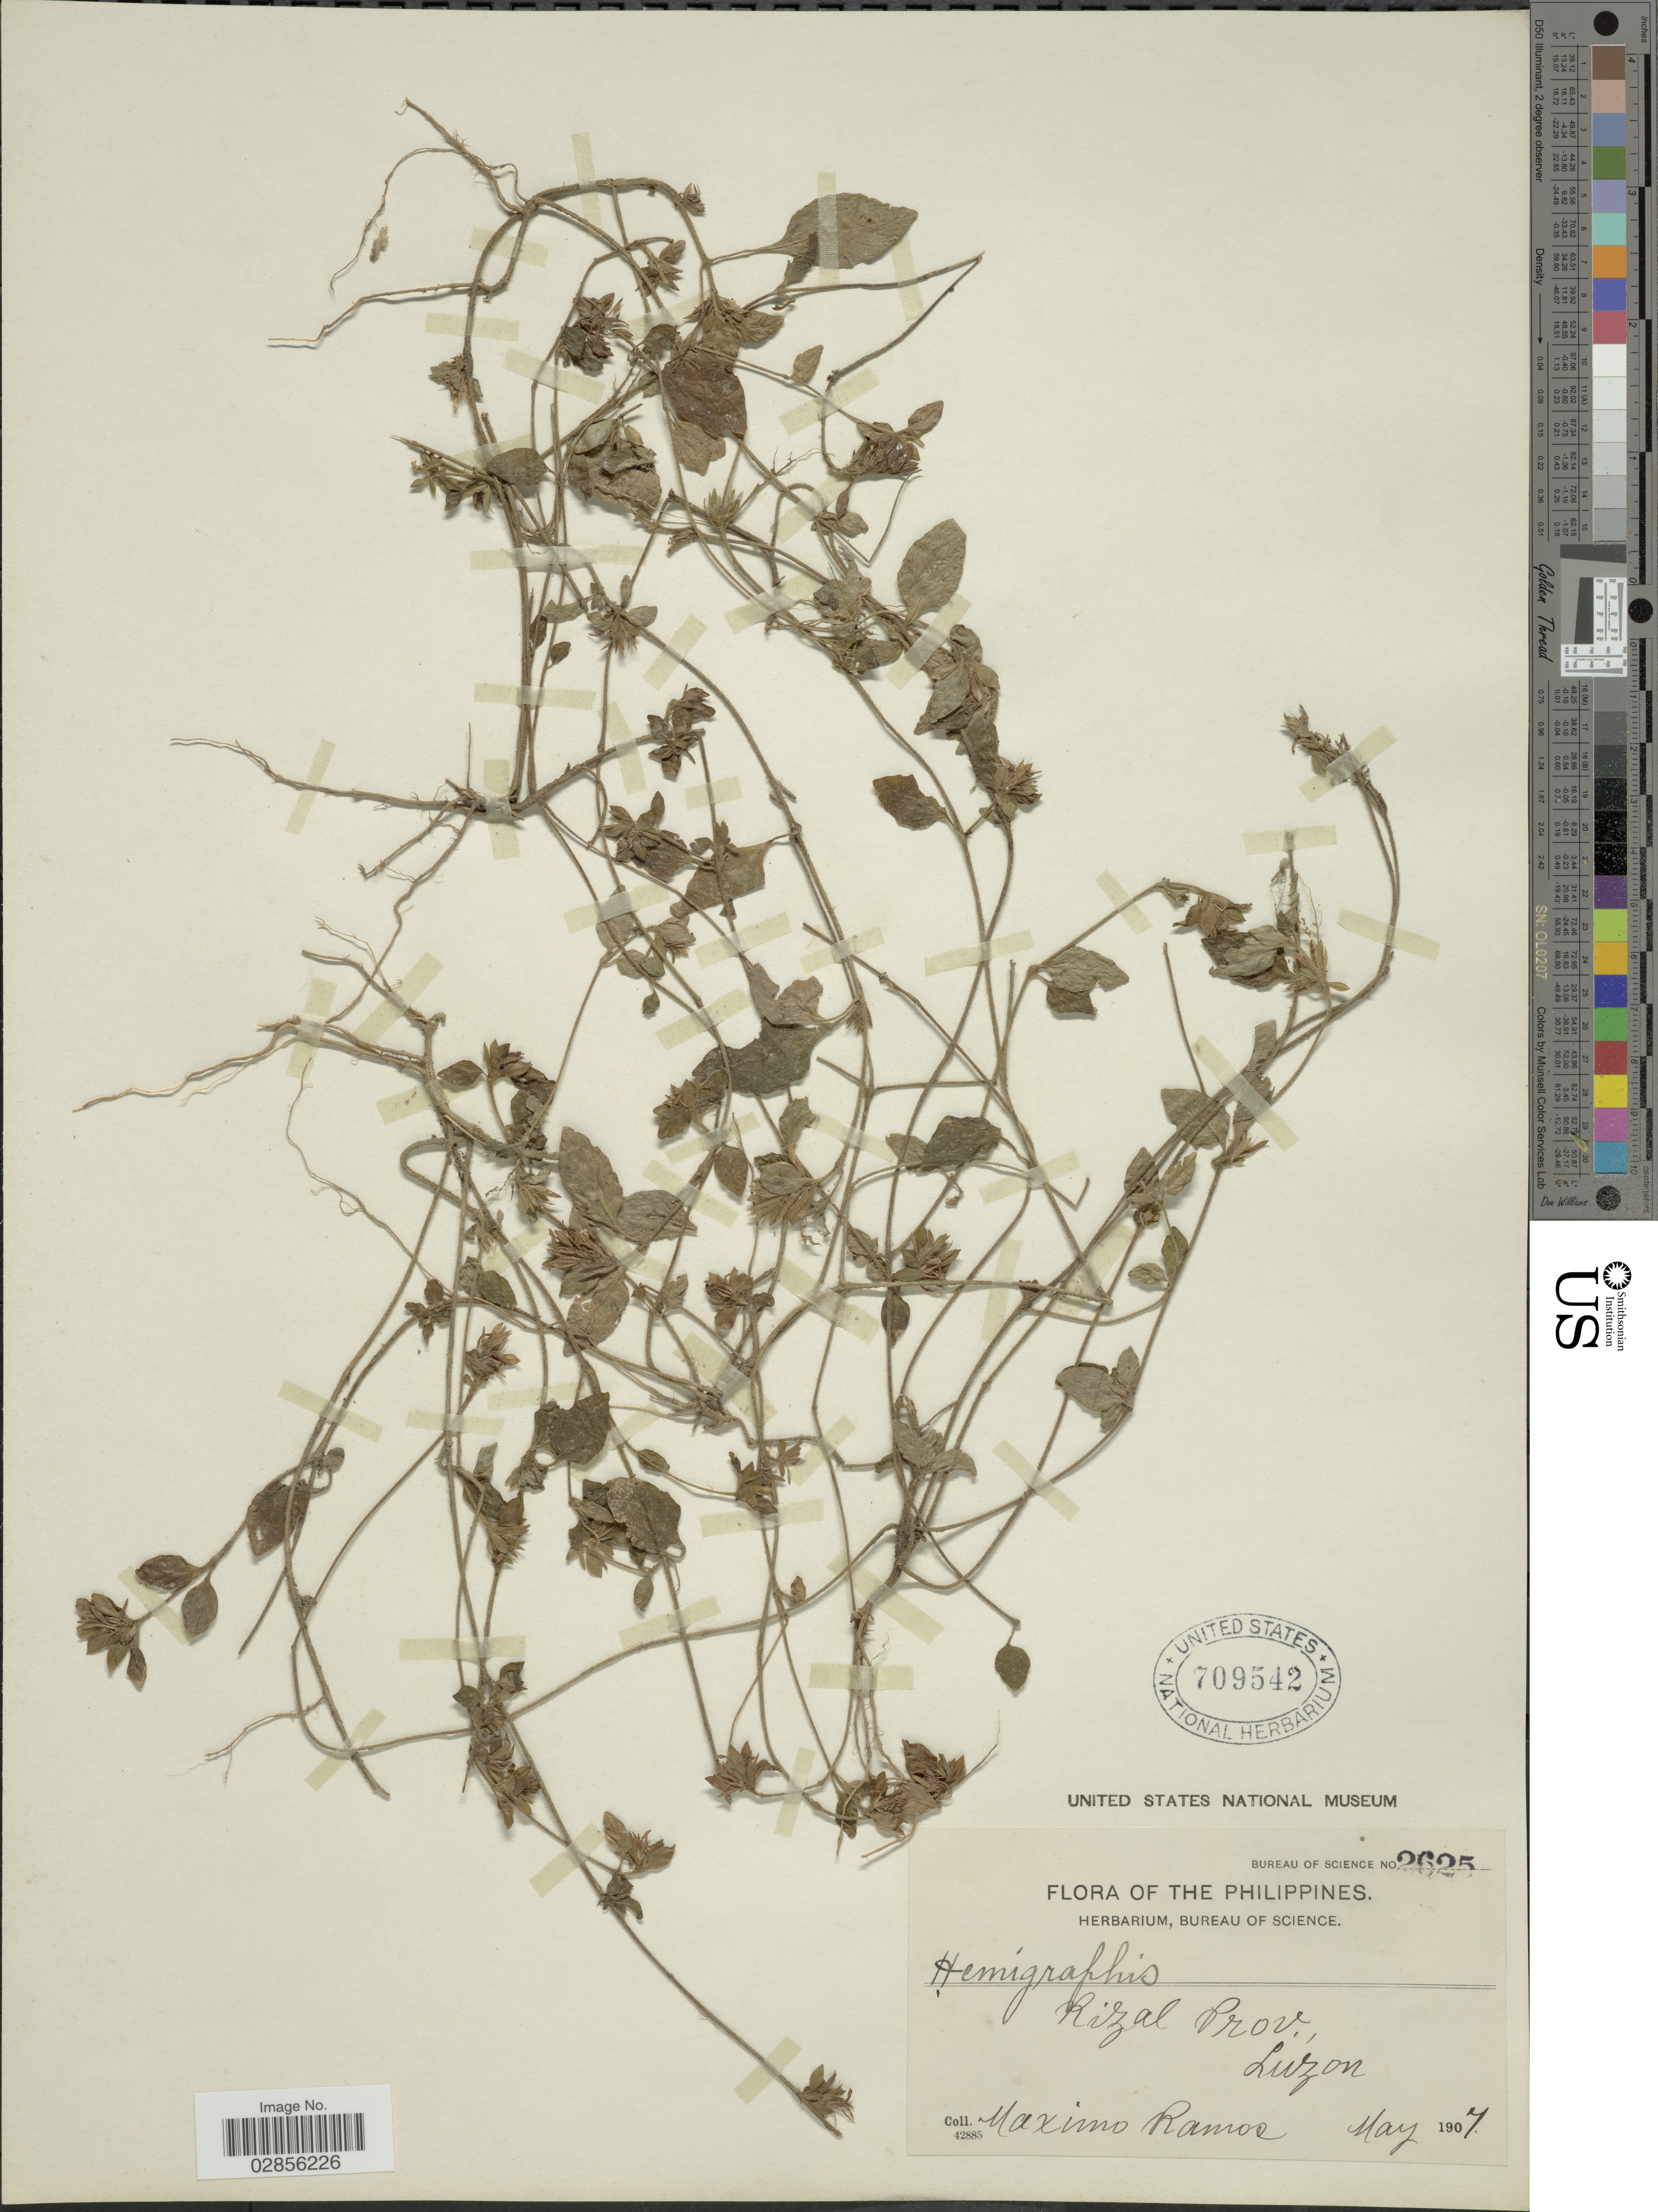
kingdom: Plantae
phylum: Tracheophyta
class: Magnoliopsida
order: Lamiales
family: Acanthaceae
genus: Hemigraphis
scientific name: Hemigraphis sp.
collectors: M. Ramos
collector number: Bureau of Science 2625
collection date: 1907-05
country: Philippines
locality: Rizal Prov., Luzon.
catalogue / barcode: US 709542